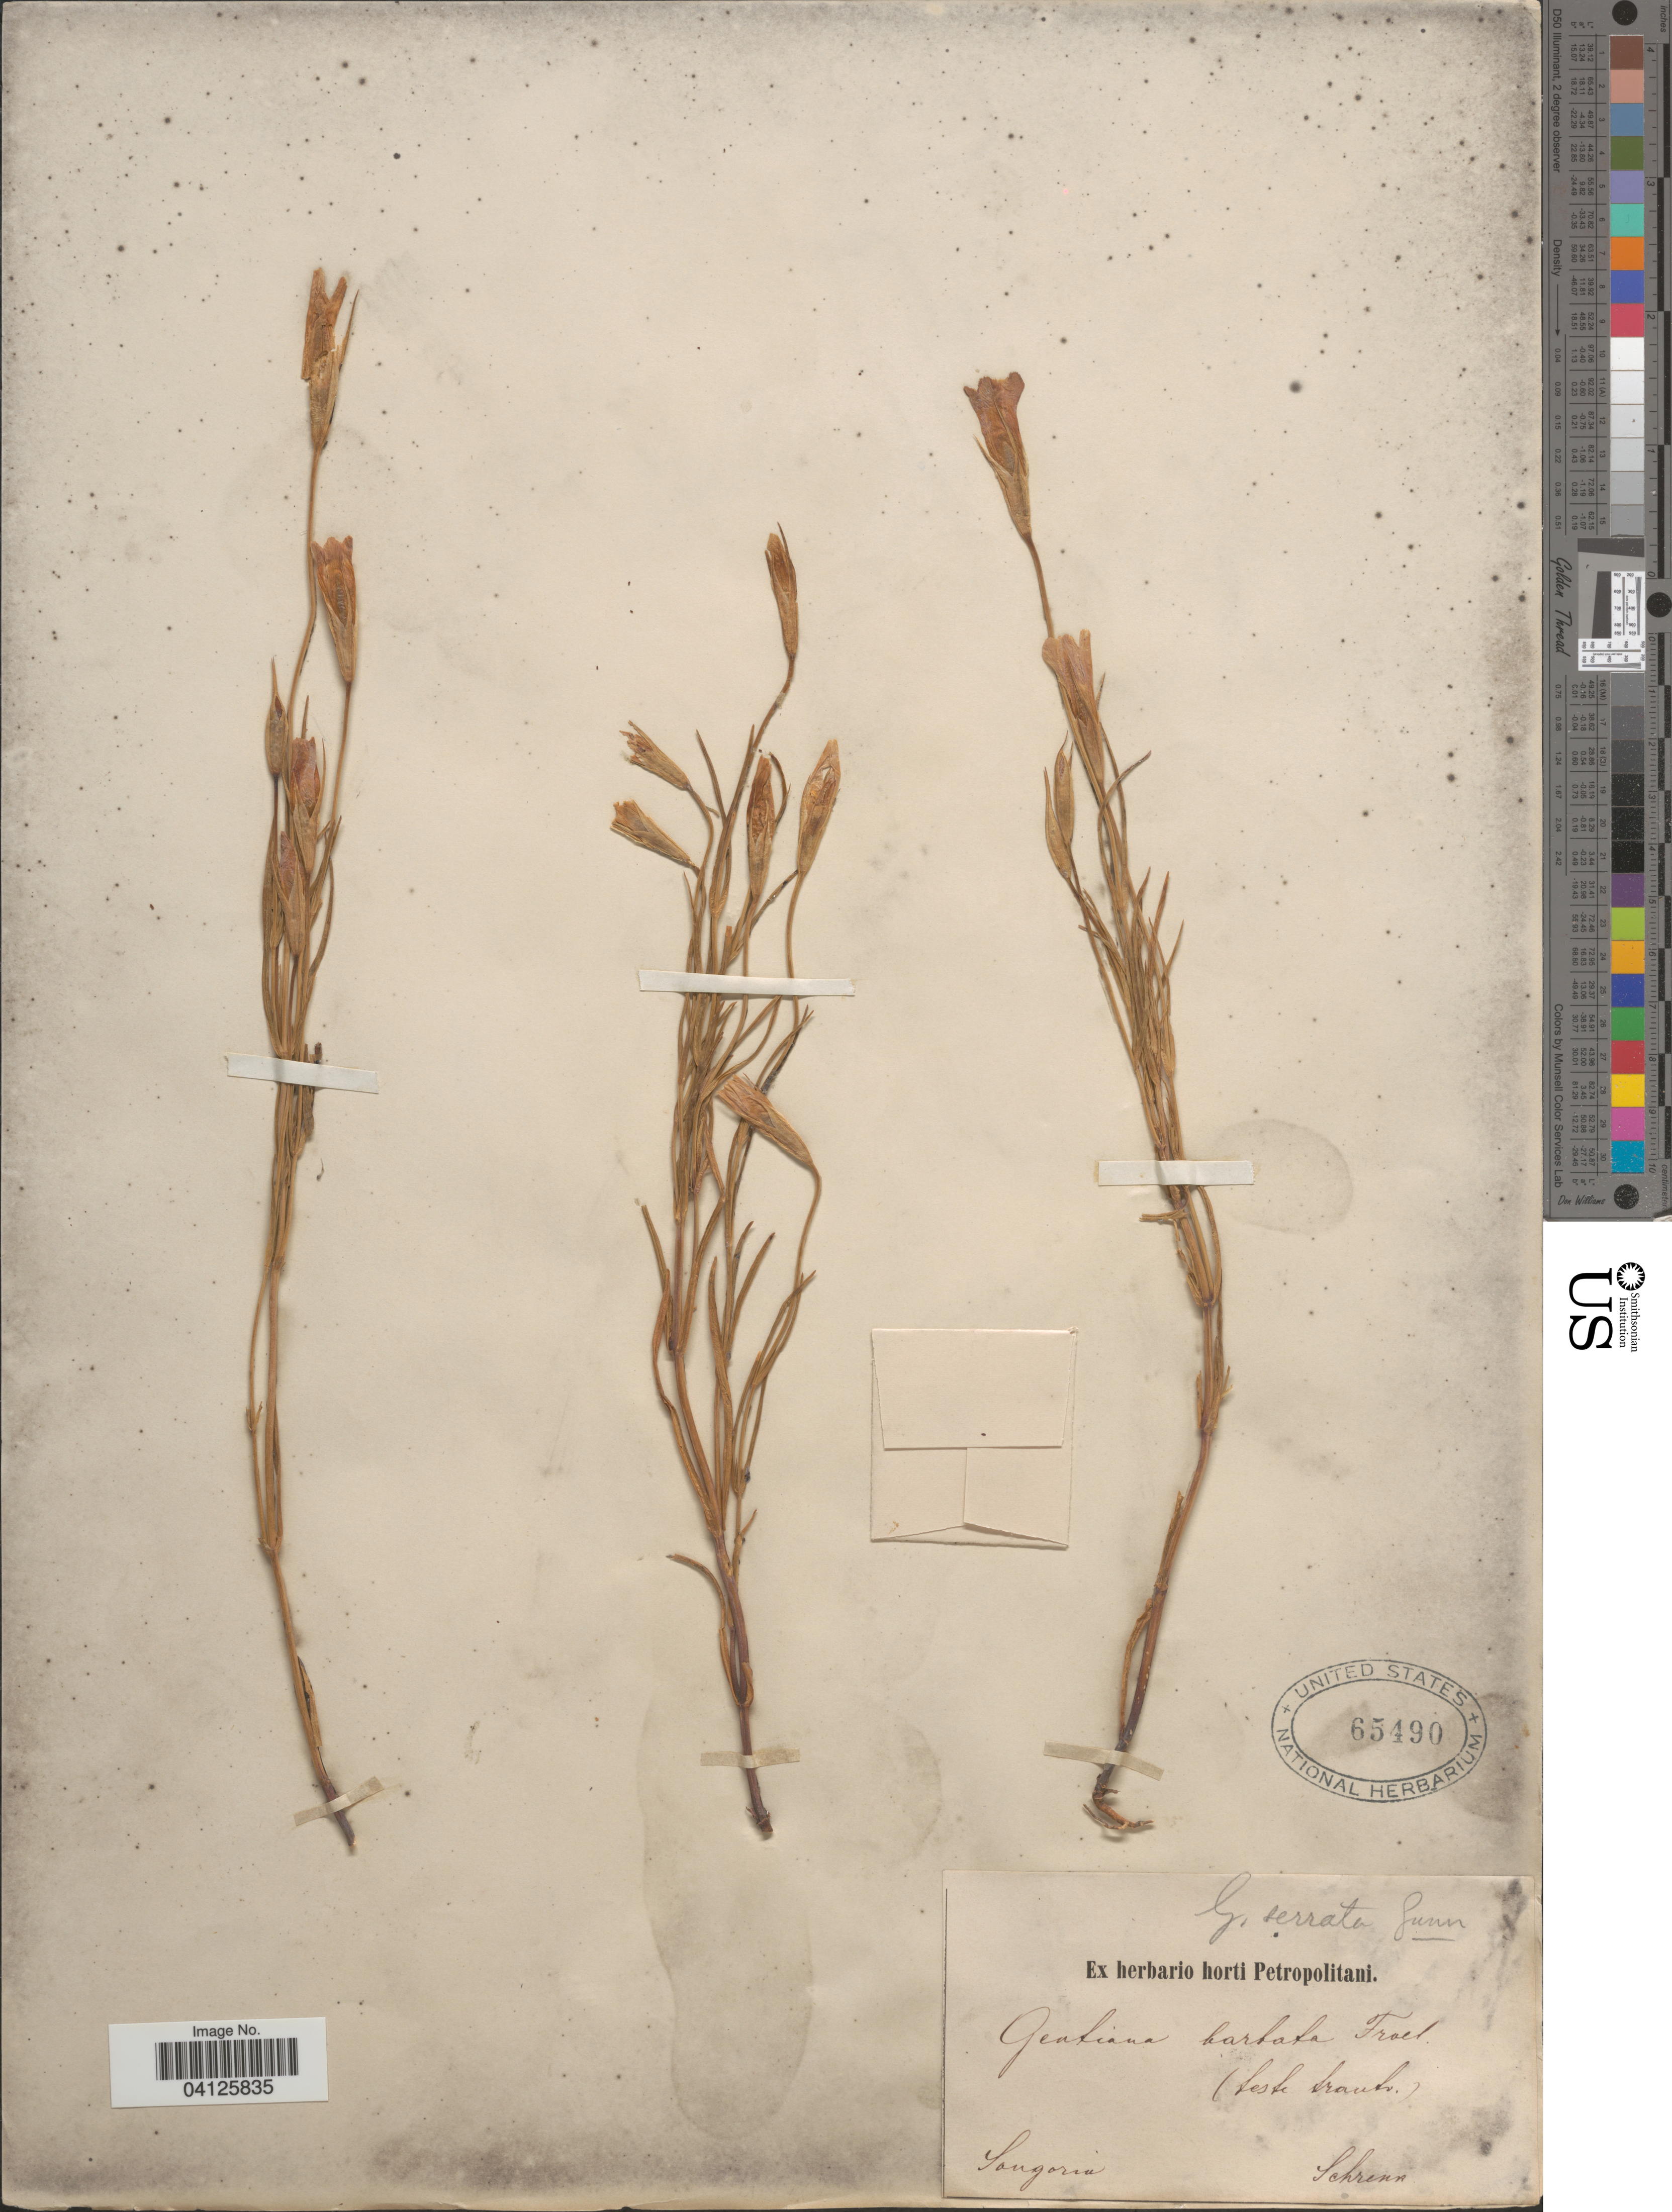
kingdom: Plantae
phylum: Tracheophyta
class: Magnoliopsida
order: Gentianales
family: Gentianaceae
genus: Gentiana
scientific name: Gentiana barbata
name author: Froel.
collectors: A.G. Schrenk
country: China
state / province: Xinjiang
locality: Songoria.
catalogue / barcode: US 65490